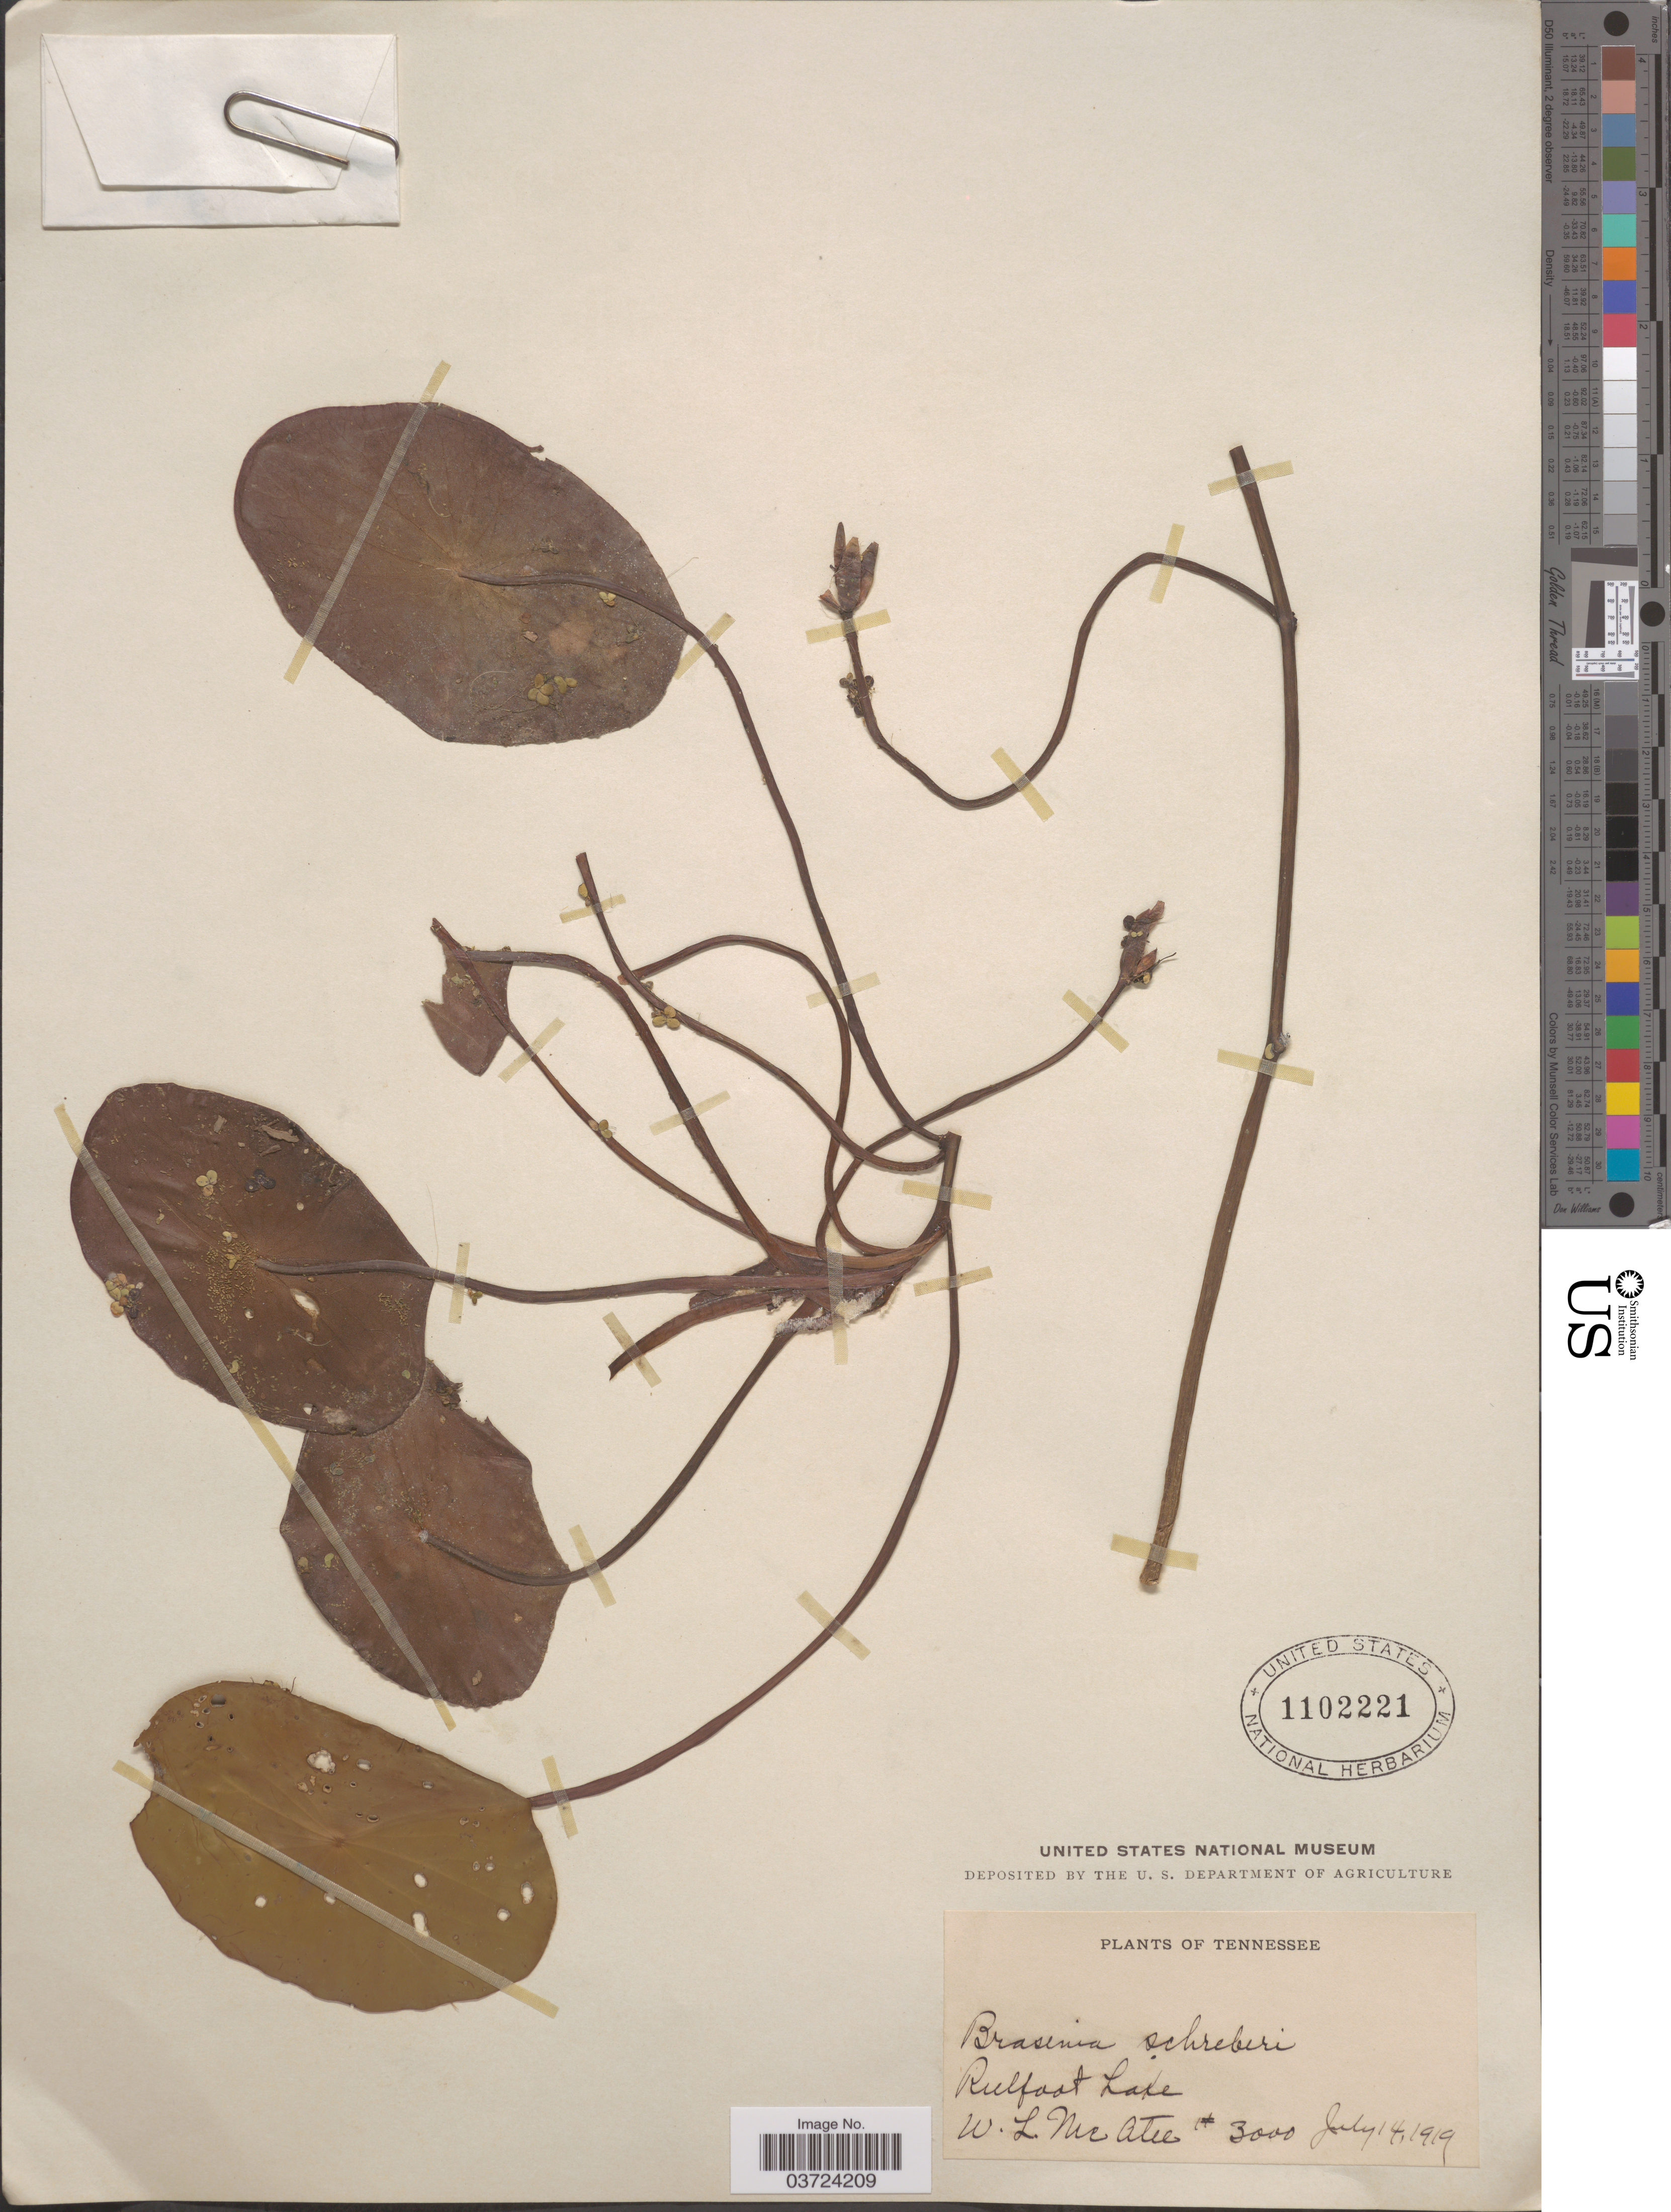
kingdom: Plantae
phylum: Tracheophyta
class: Magnoliopsida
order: Nymphaeales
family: Cabombaceae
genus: Brasenia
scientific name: Brasenia schreberi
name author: J.F. Gmel.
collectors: W. McAtee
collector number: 3000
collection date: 1919-07-14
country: United States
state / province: Tennessee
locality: Reelfoot Lake.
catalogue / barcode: US 1102221